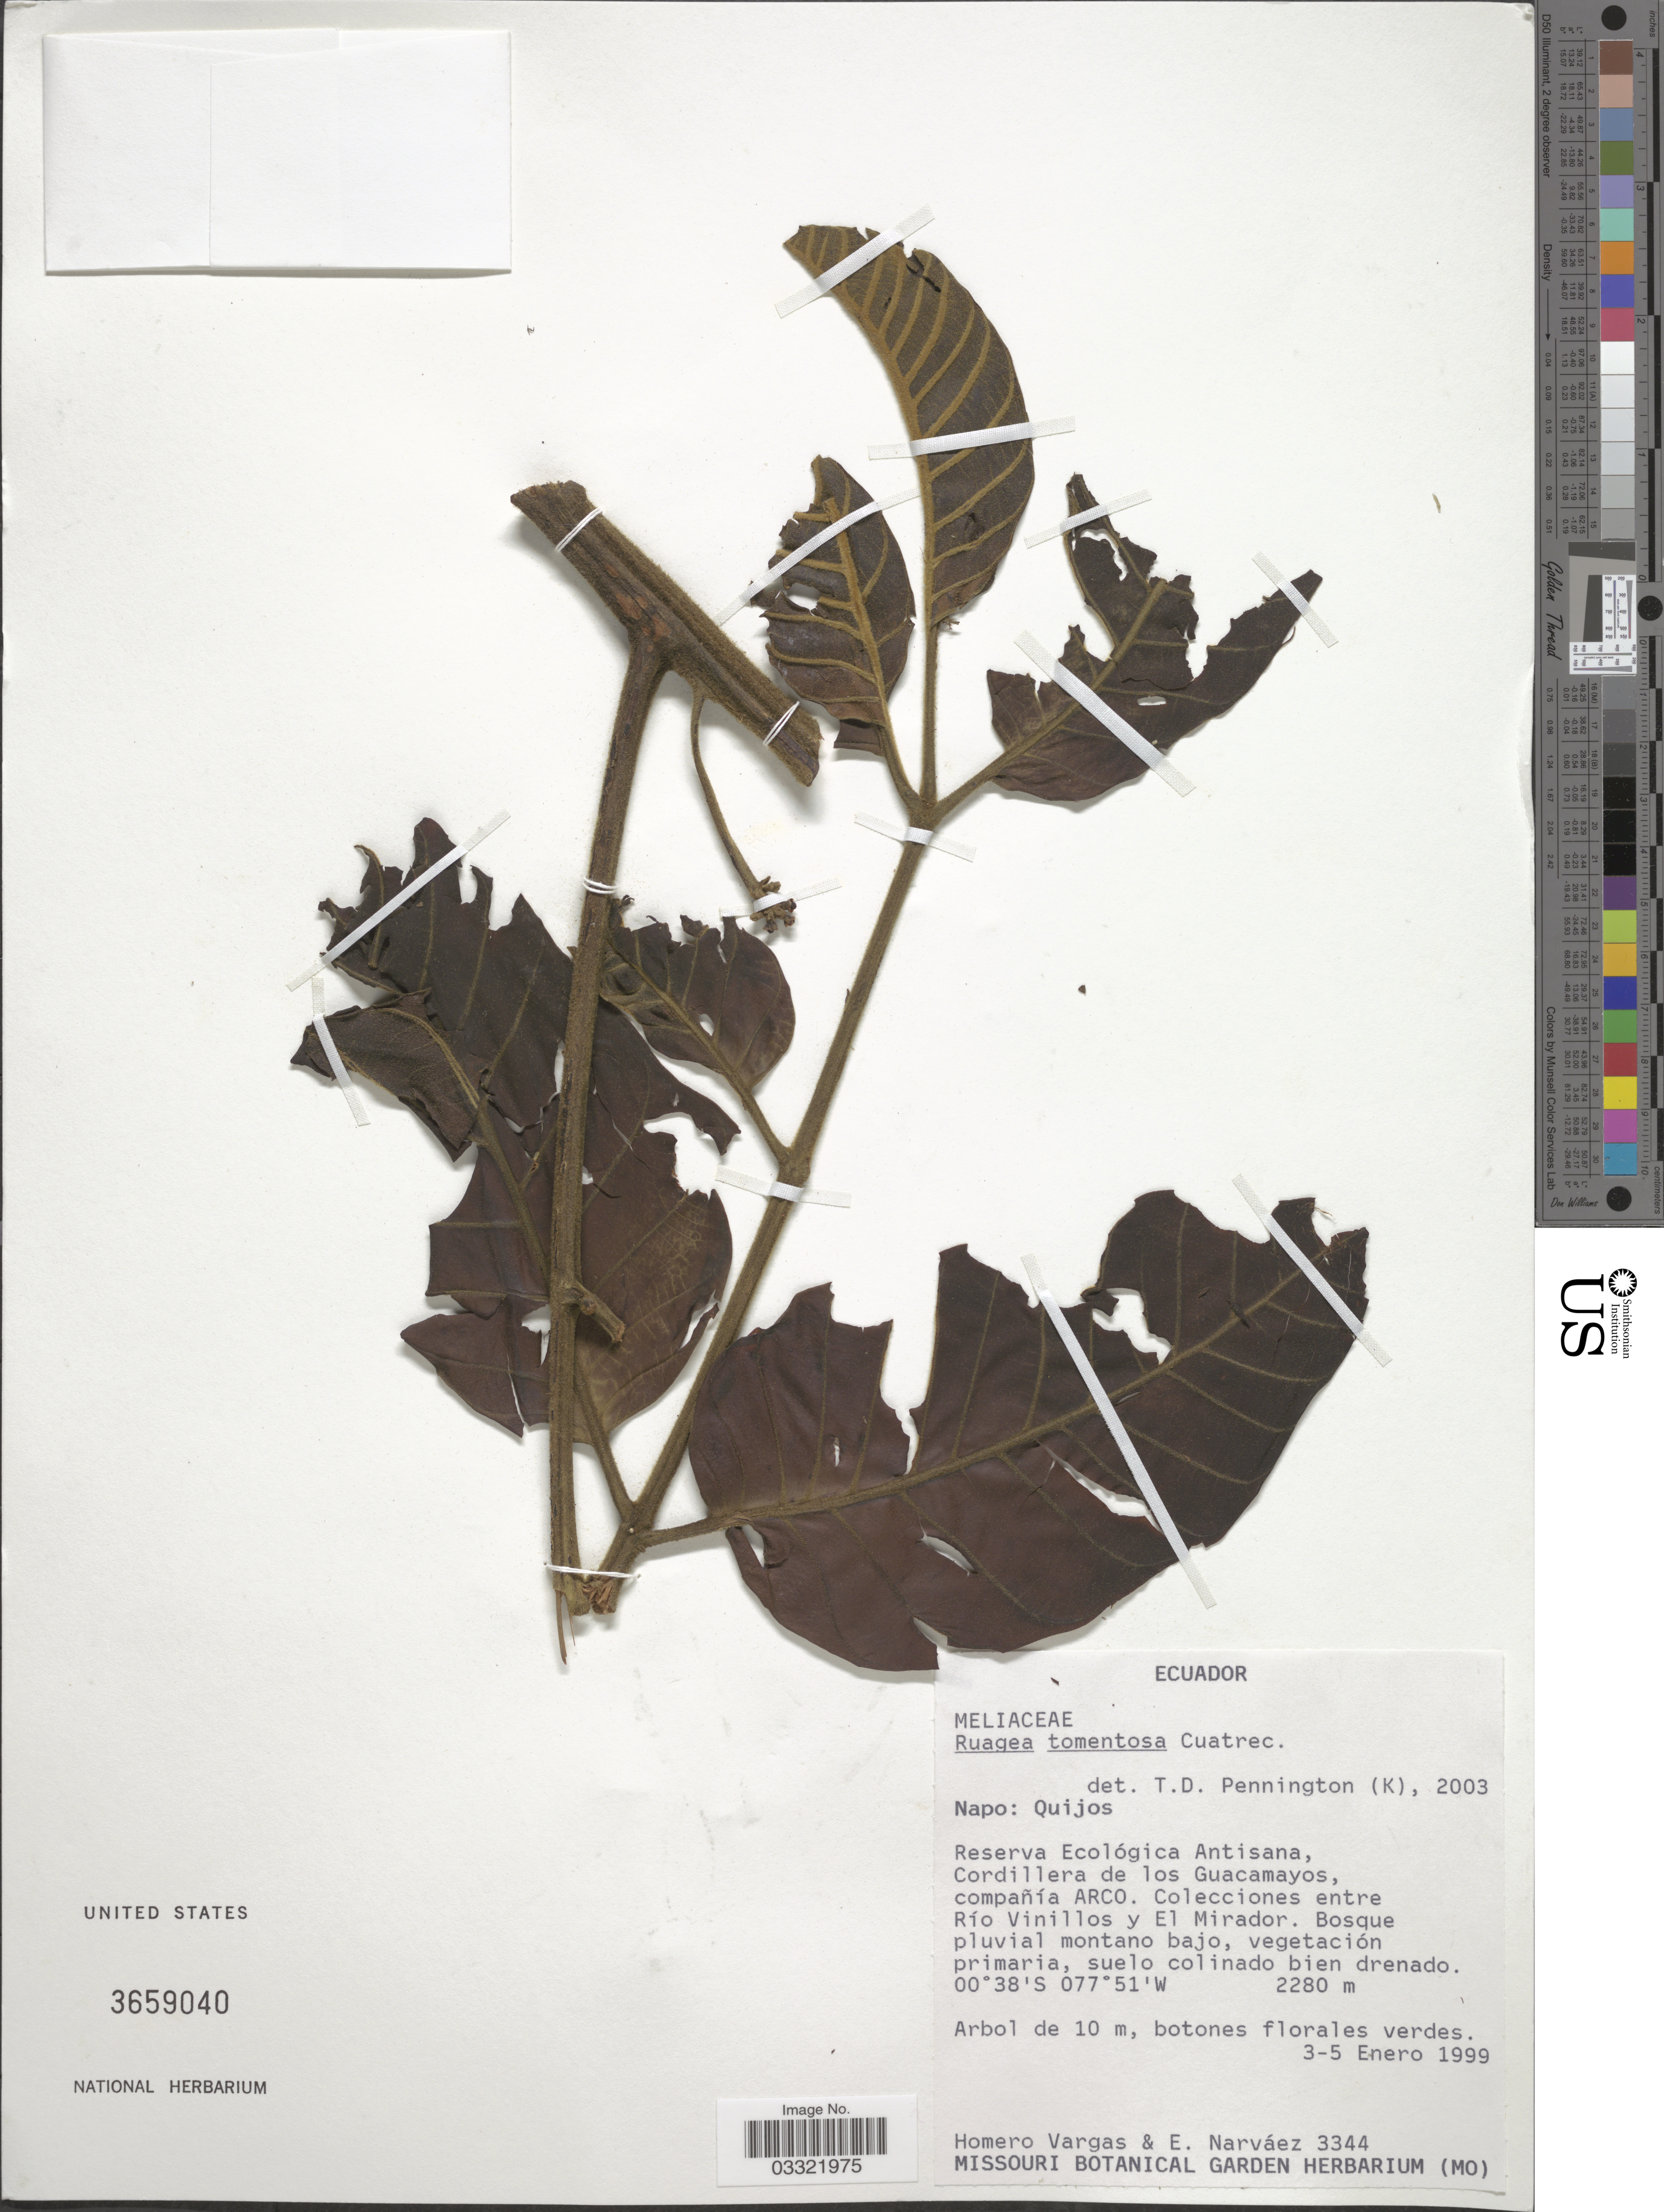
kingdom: Plantae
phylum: Tracheophyta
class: Magnoliopsida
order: Sapindales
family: Meliaceae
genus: Ruagea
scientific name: Ruagea tomentosa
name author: Cuatrec.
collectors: H. Vargas & E. Narváez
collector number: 3344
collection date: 1999-01-03/1999-01-05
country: Ecuador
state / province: Napo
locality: Quijos, Reserva Ecológica Antisana, Cordillera de los Guacamayos, compañia Arco. entre Río Vinillos y El Mirador.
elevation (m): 2280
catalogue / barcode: US 3659040